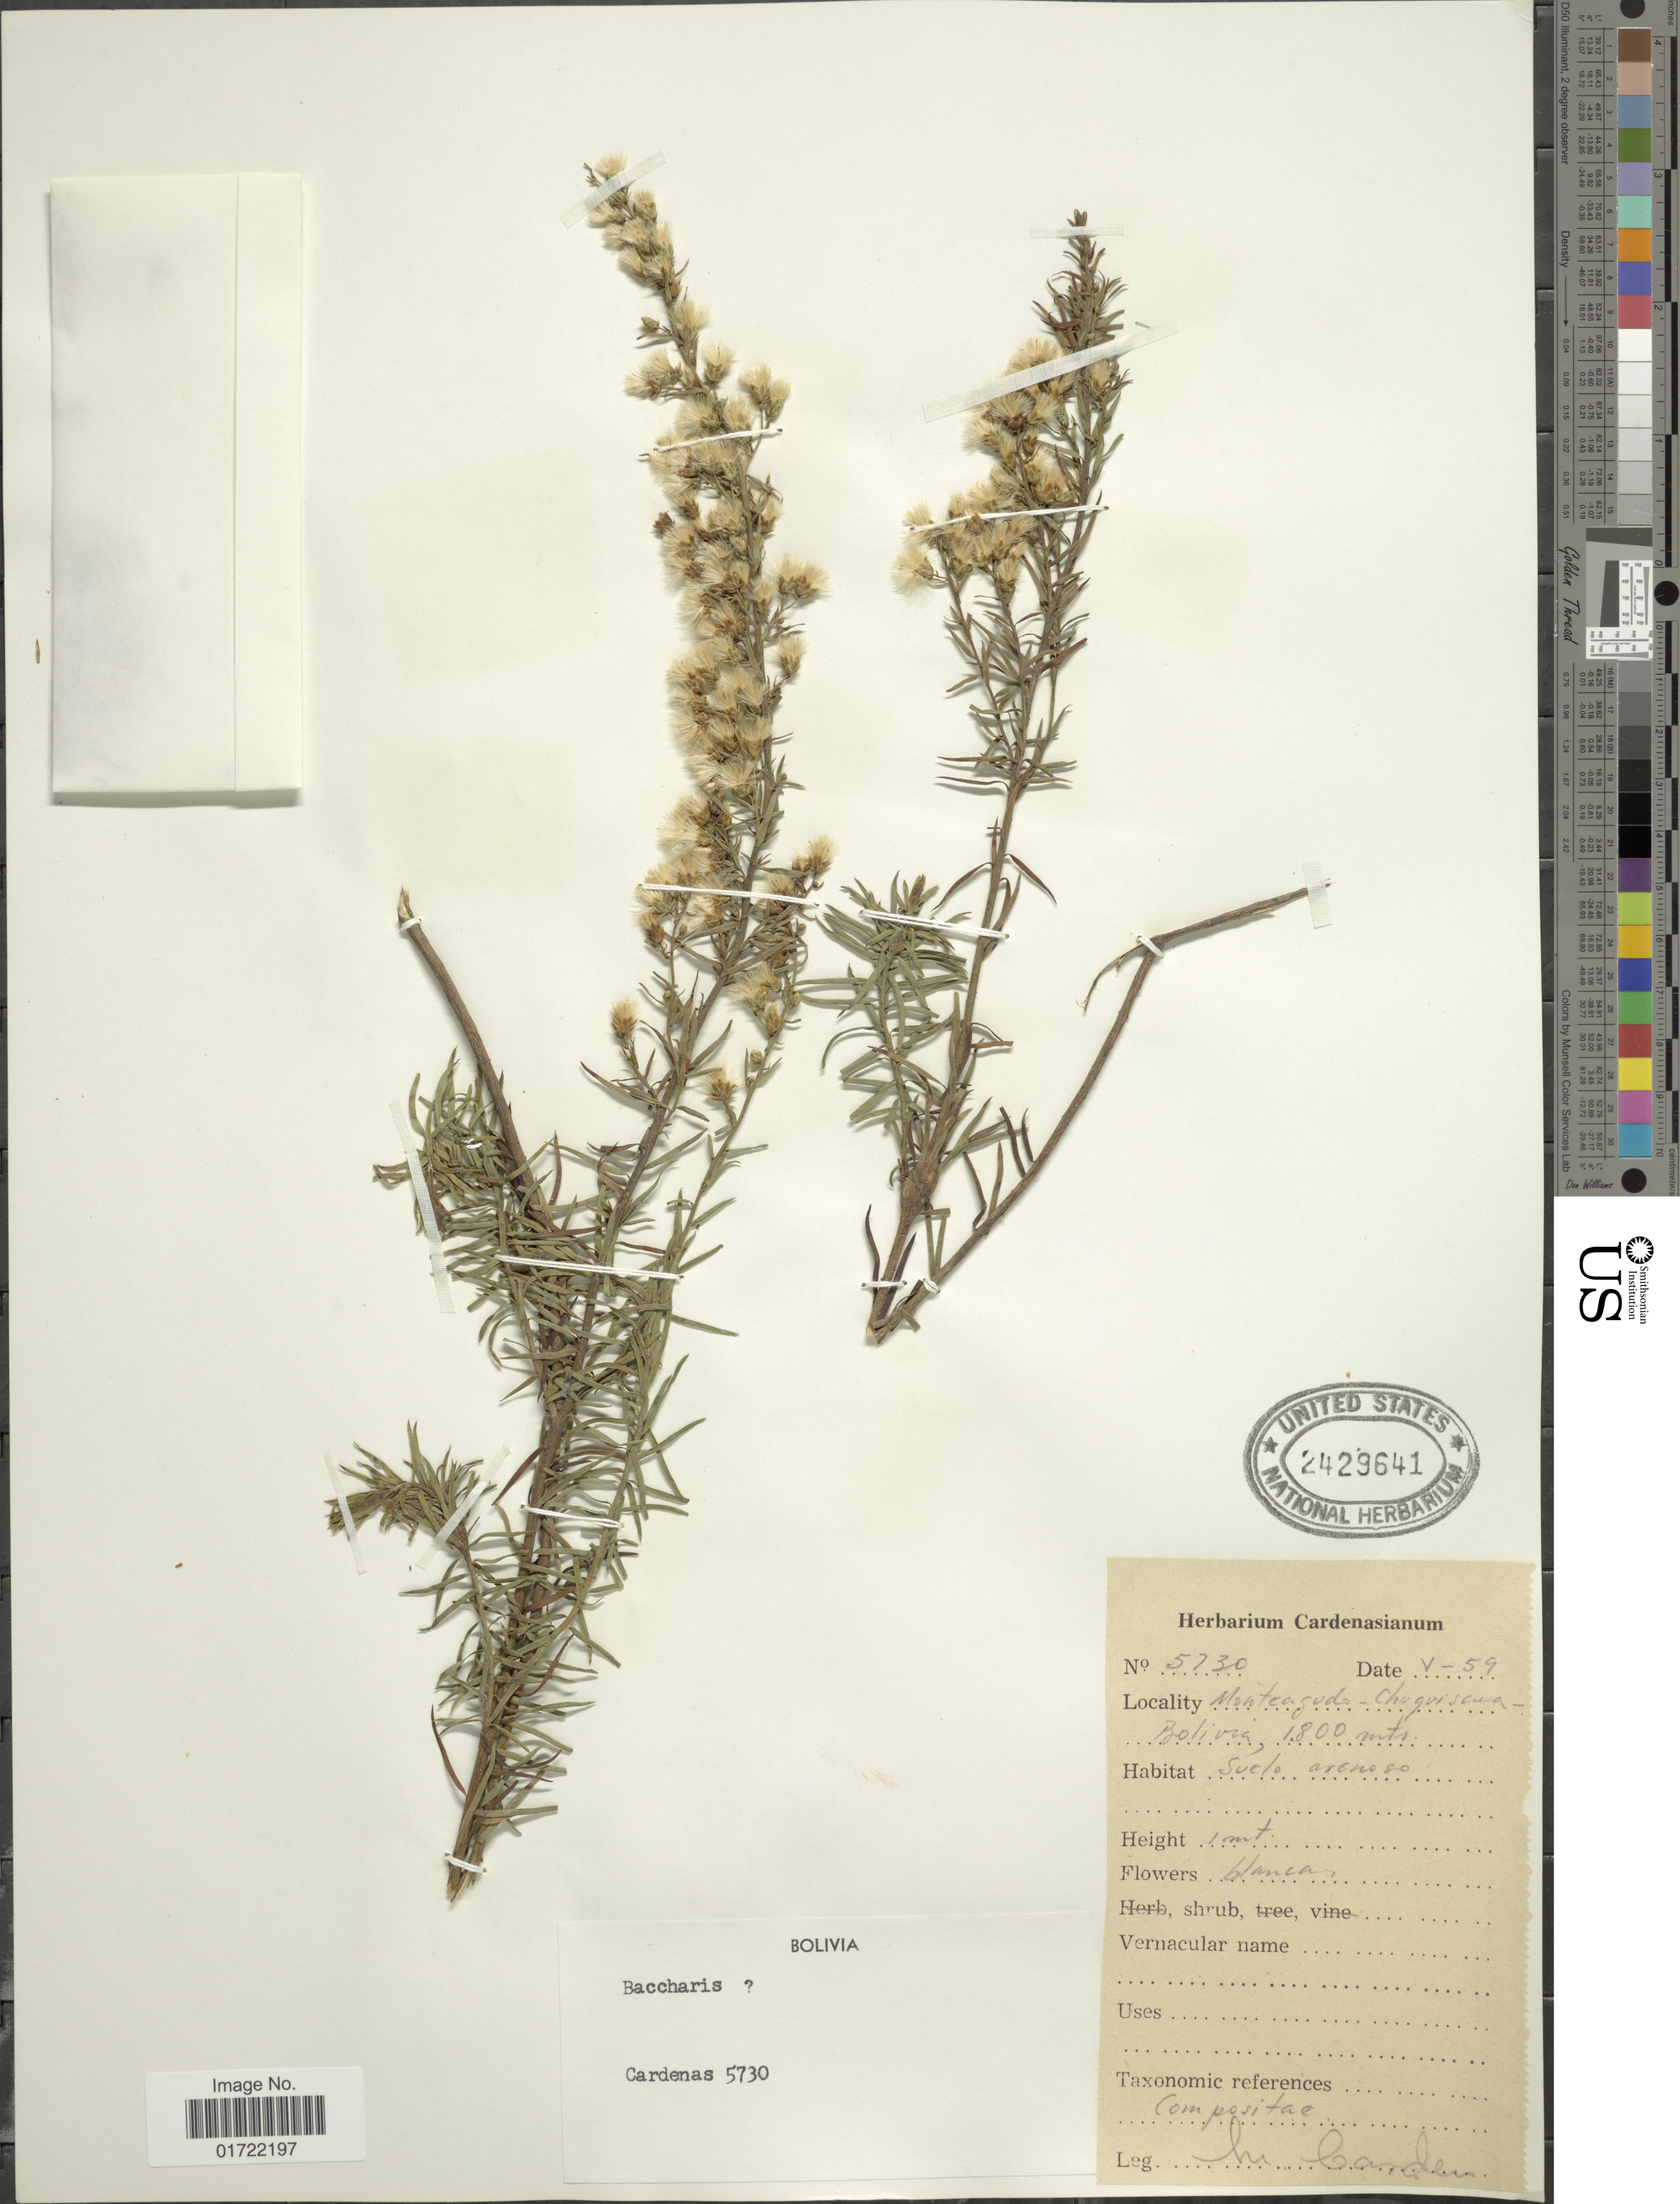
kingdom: Plantae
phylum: Tracheophyta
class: Magnoliopsida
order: Asterales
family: Asteraceae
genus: Baccharis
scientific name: Baccharis coridifolia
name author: DC.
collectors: M. Cárdenas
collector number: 5730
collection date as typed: Transcribed d/m/y: /5/59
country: Bolivia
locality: Monteagudo- Chuquisaca.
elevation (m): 1800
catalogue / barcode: US 2429641